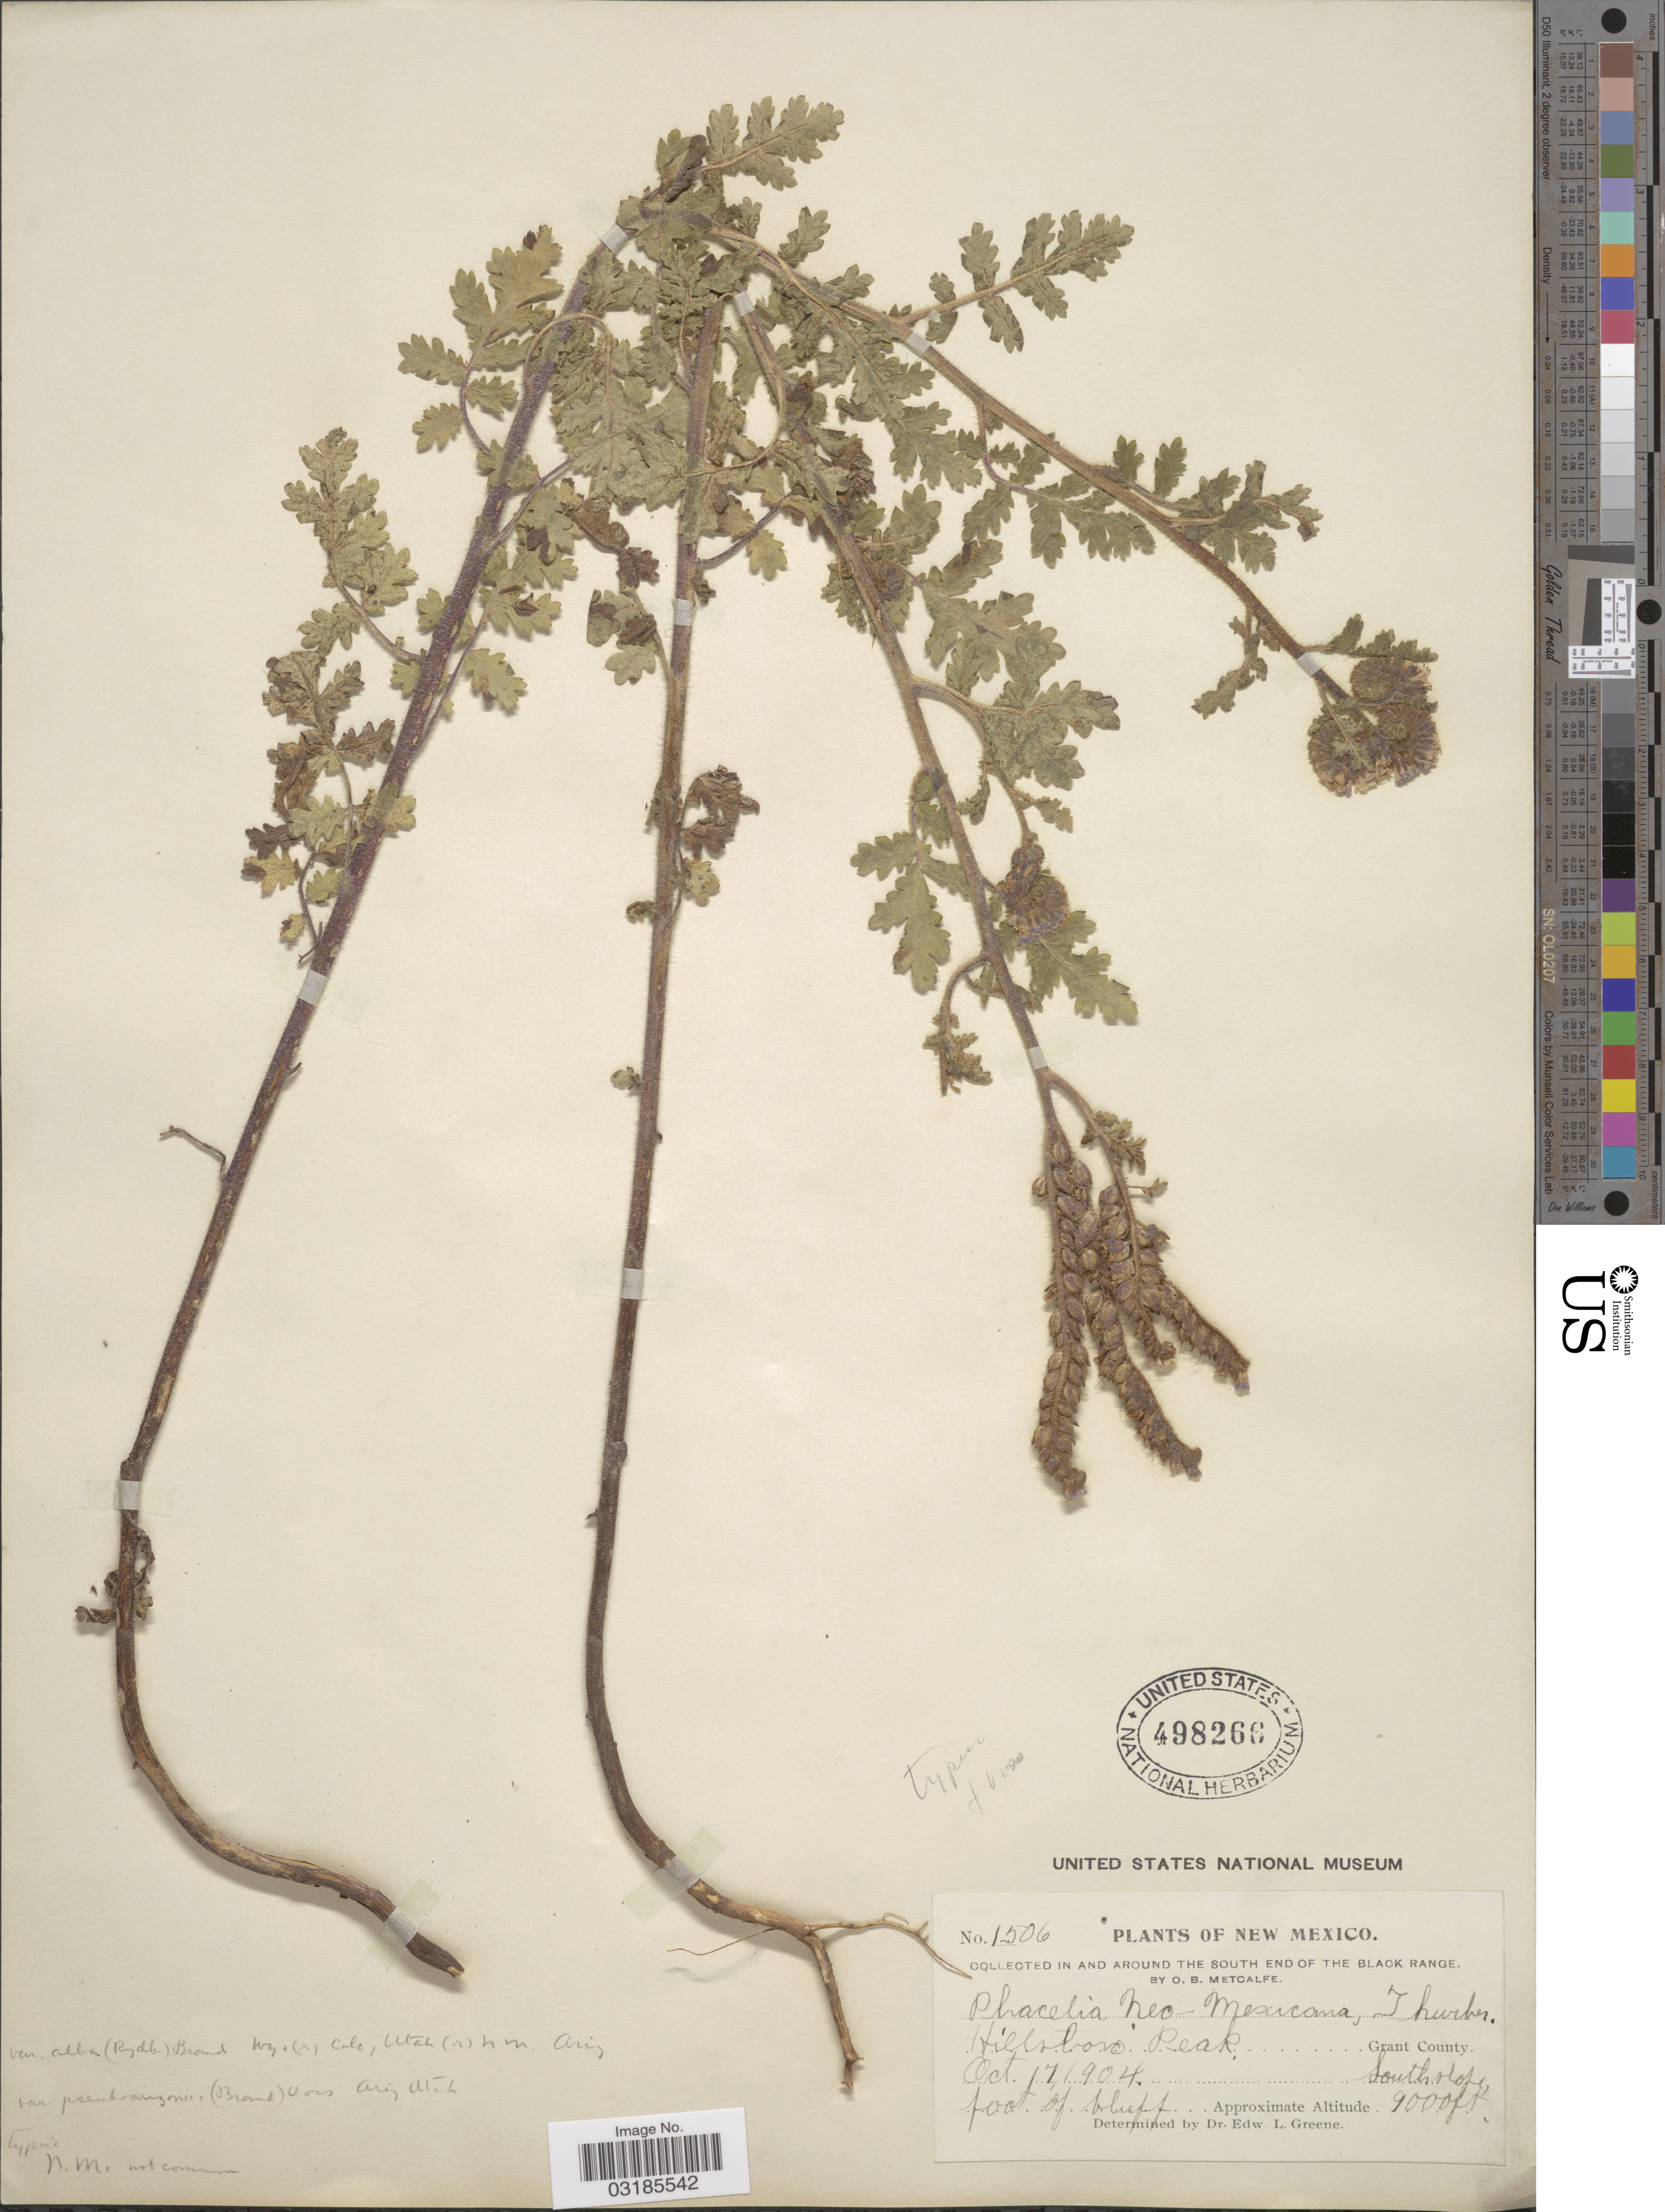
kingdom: Plantae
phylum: Tracheophyta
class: Magnoliopsida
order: Boraginales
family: Hydrophyllaceae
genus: Phacelia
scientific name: Phacelia neomexicana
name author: Thurb. ex Torr.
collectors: O. B. Metcalfe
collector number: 1506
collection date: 1904-10-17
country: United States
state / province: New Mexico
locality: In and around the South End of the Black Range. Hillsboro Peak, Grant County, South slope.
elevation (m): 2743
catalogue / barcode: US 498266